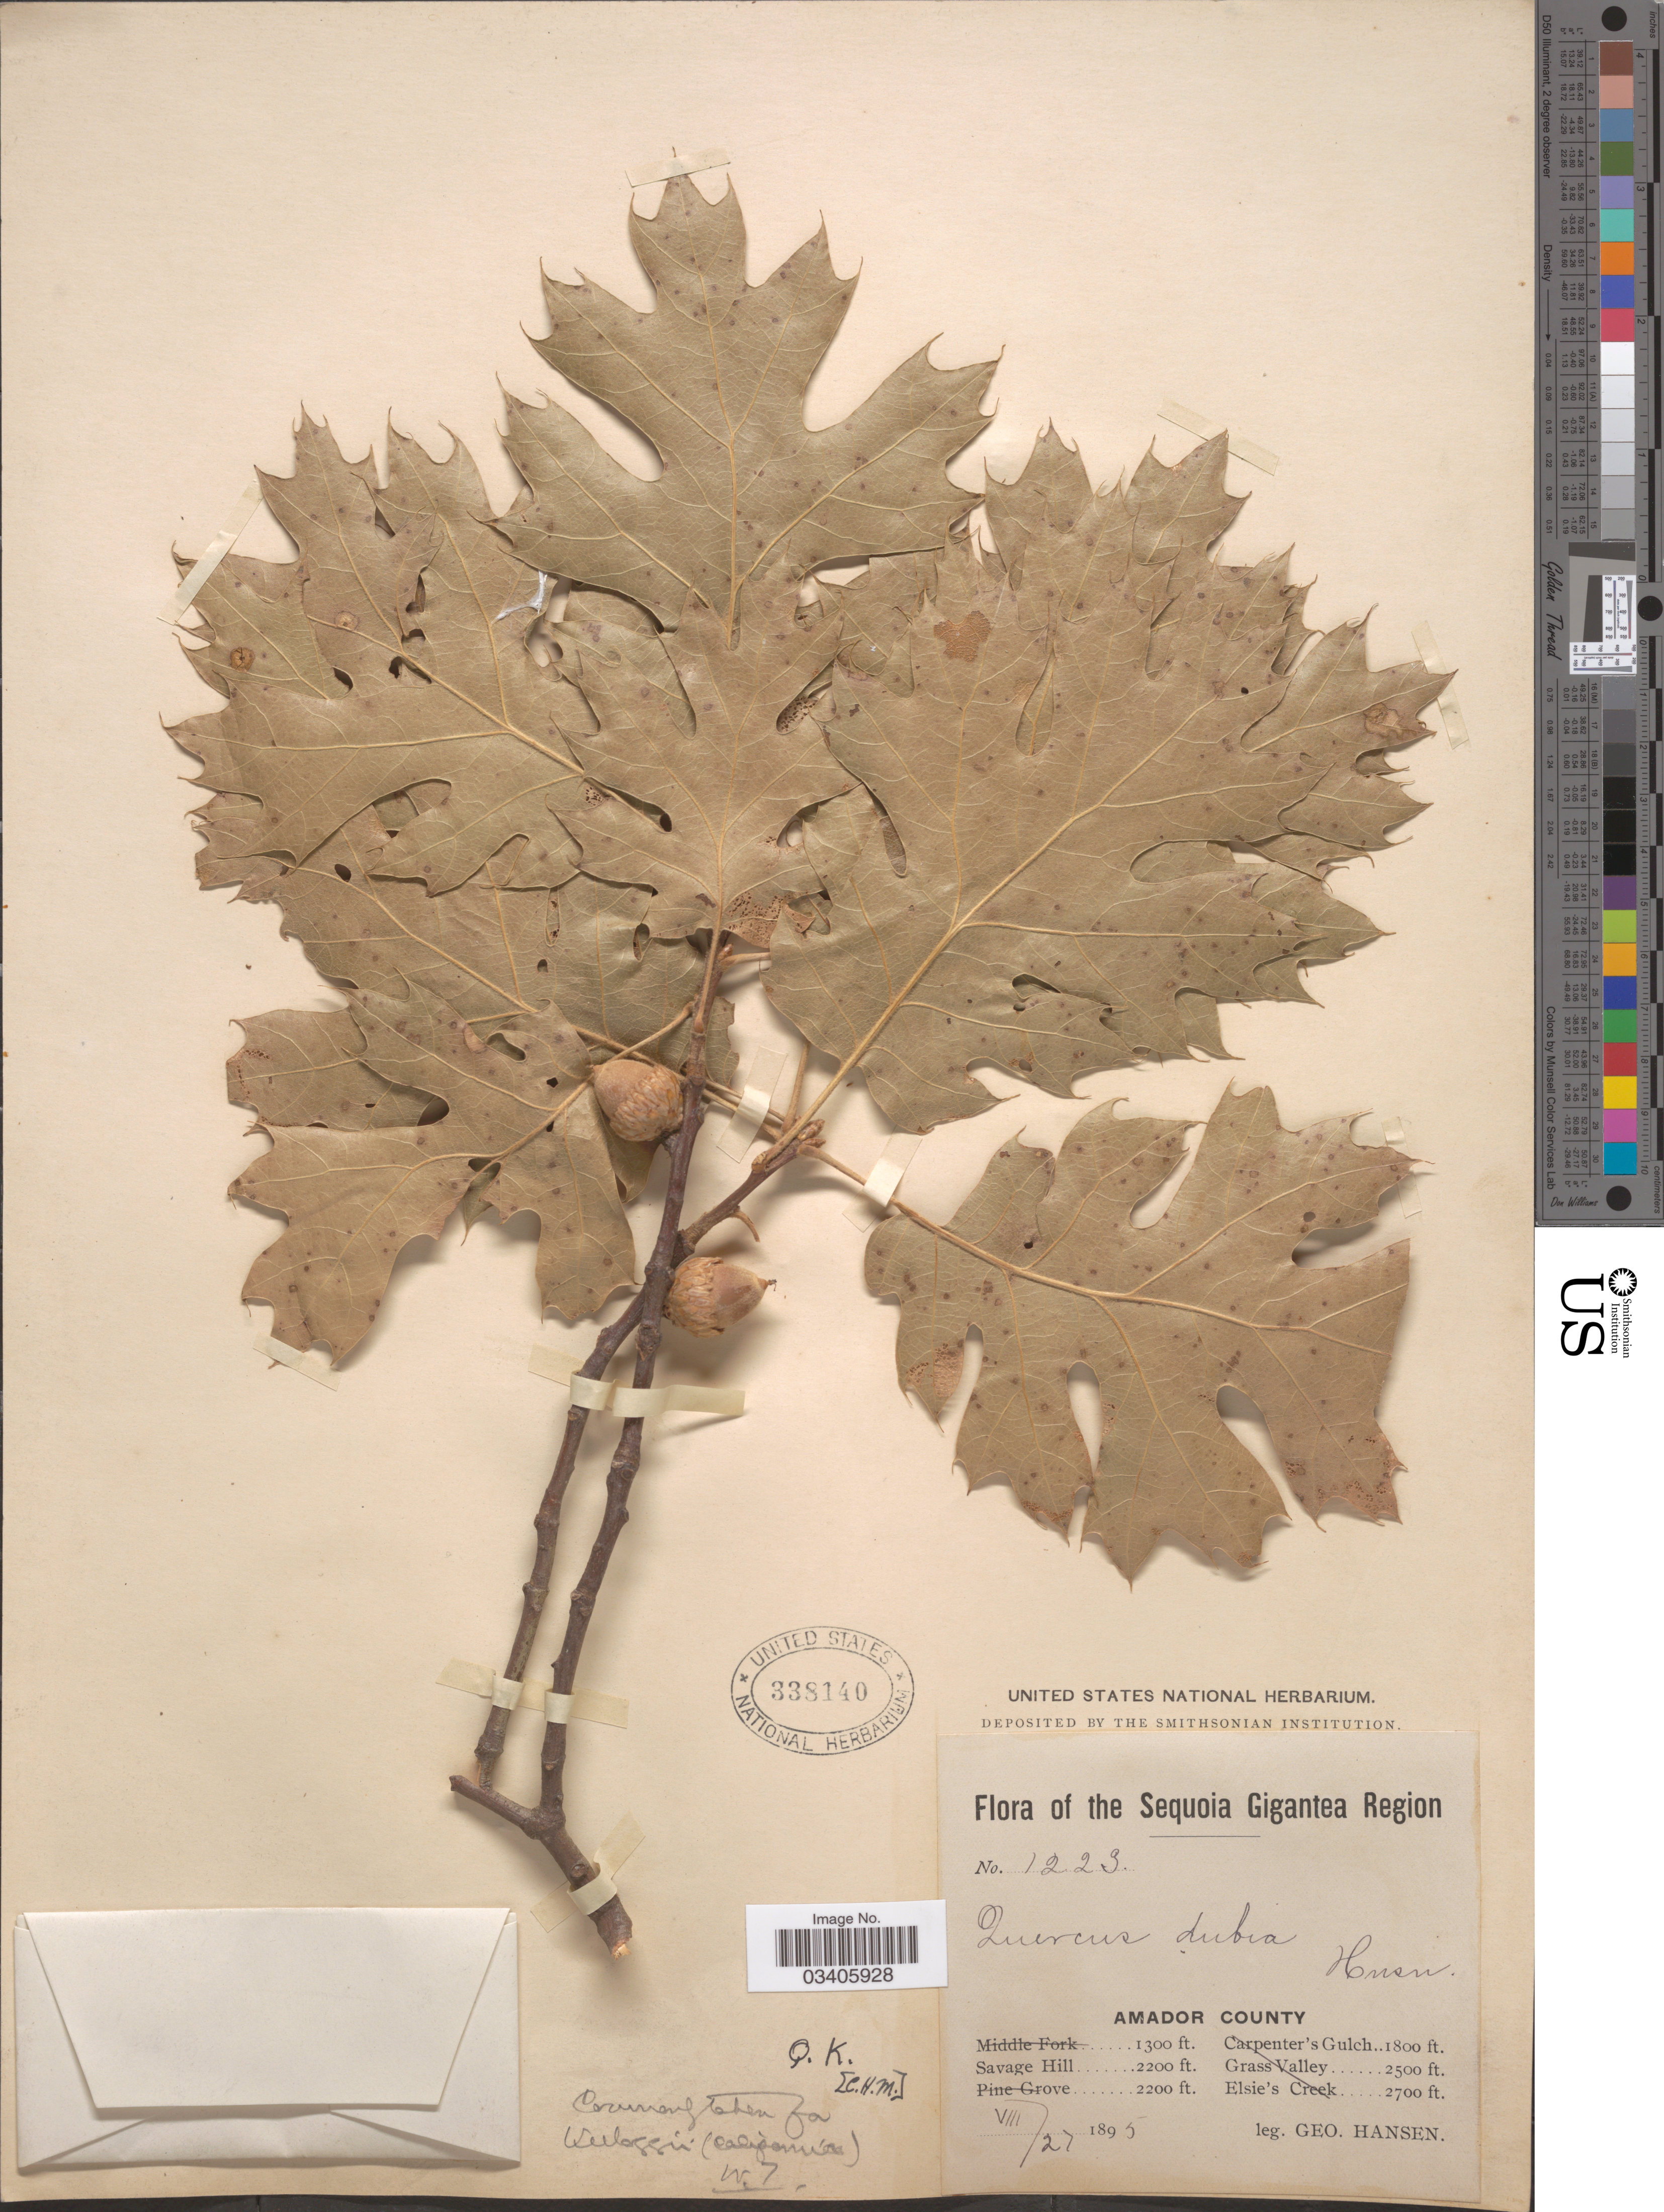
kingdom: Plantae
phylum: Tracheophyta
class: Magnoliopsida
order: Fagales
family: Fagaceae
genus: Quercus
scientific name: Quercus kelloggii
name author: Newb.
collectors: G. Hansen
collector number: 1223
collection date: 1895-08-27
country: United States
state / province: California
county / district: Amador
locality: The Sequoia Gigantea Region. Amador County. Savage Hill.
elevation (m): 671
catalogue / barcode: US 338140